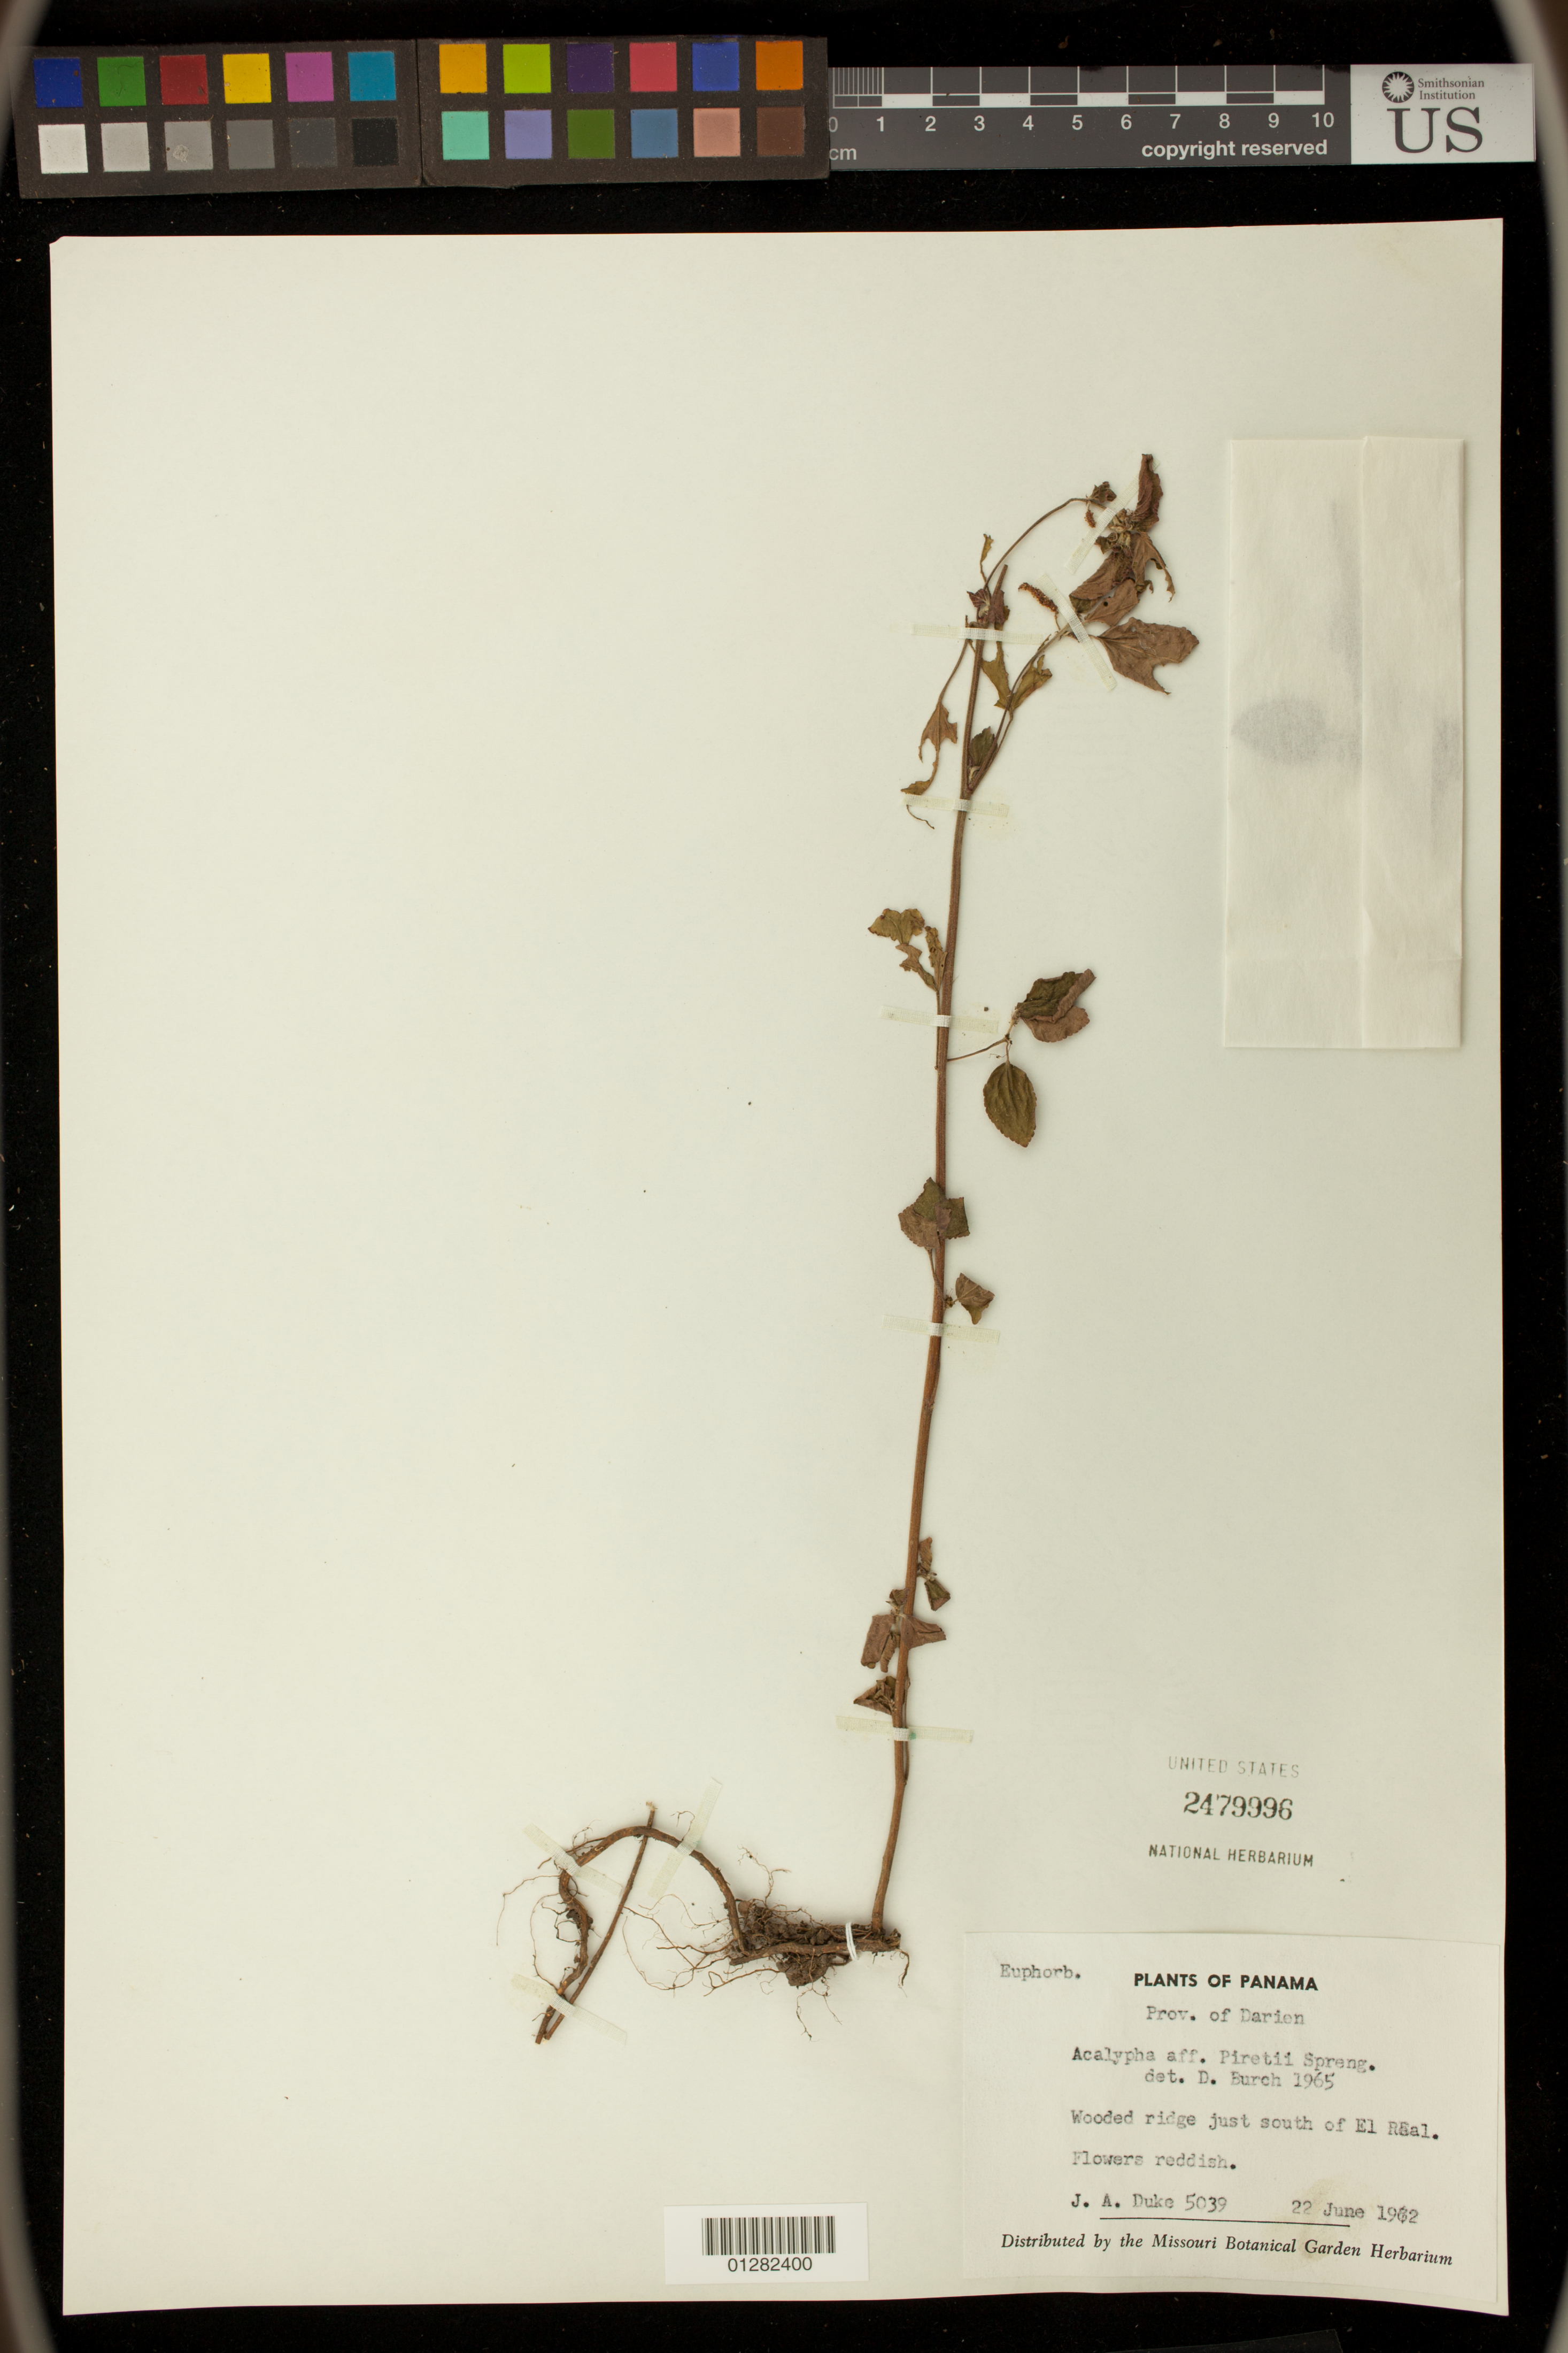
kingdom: Plantae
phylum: Tracheophyta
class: Magnoliopsida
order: Malpighiales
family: Euphorbiaceae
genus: Acalypha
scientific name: Acalypha poiretii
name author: Spreng.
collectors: J. V. Santos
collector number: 5039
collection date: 1962-06-22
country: Panama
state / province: Darién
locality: Wooded ridge just south of El Real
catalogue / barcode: US 2479996